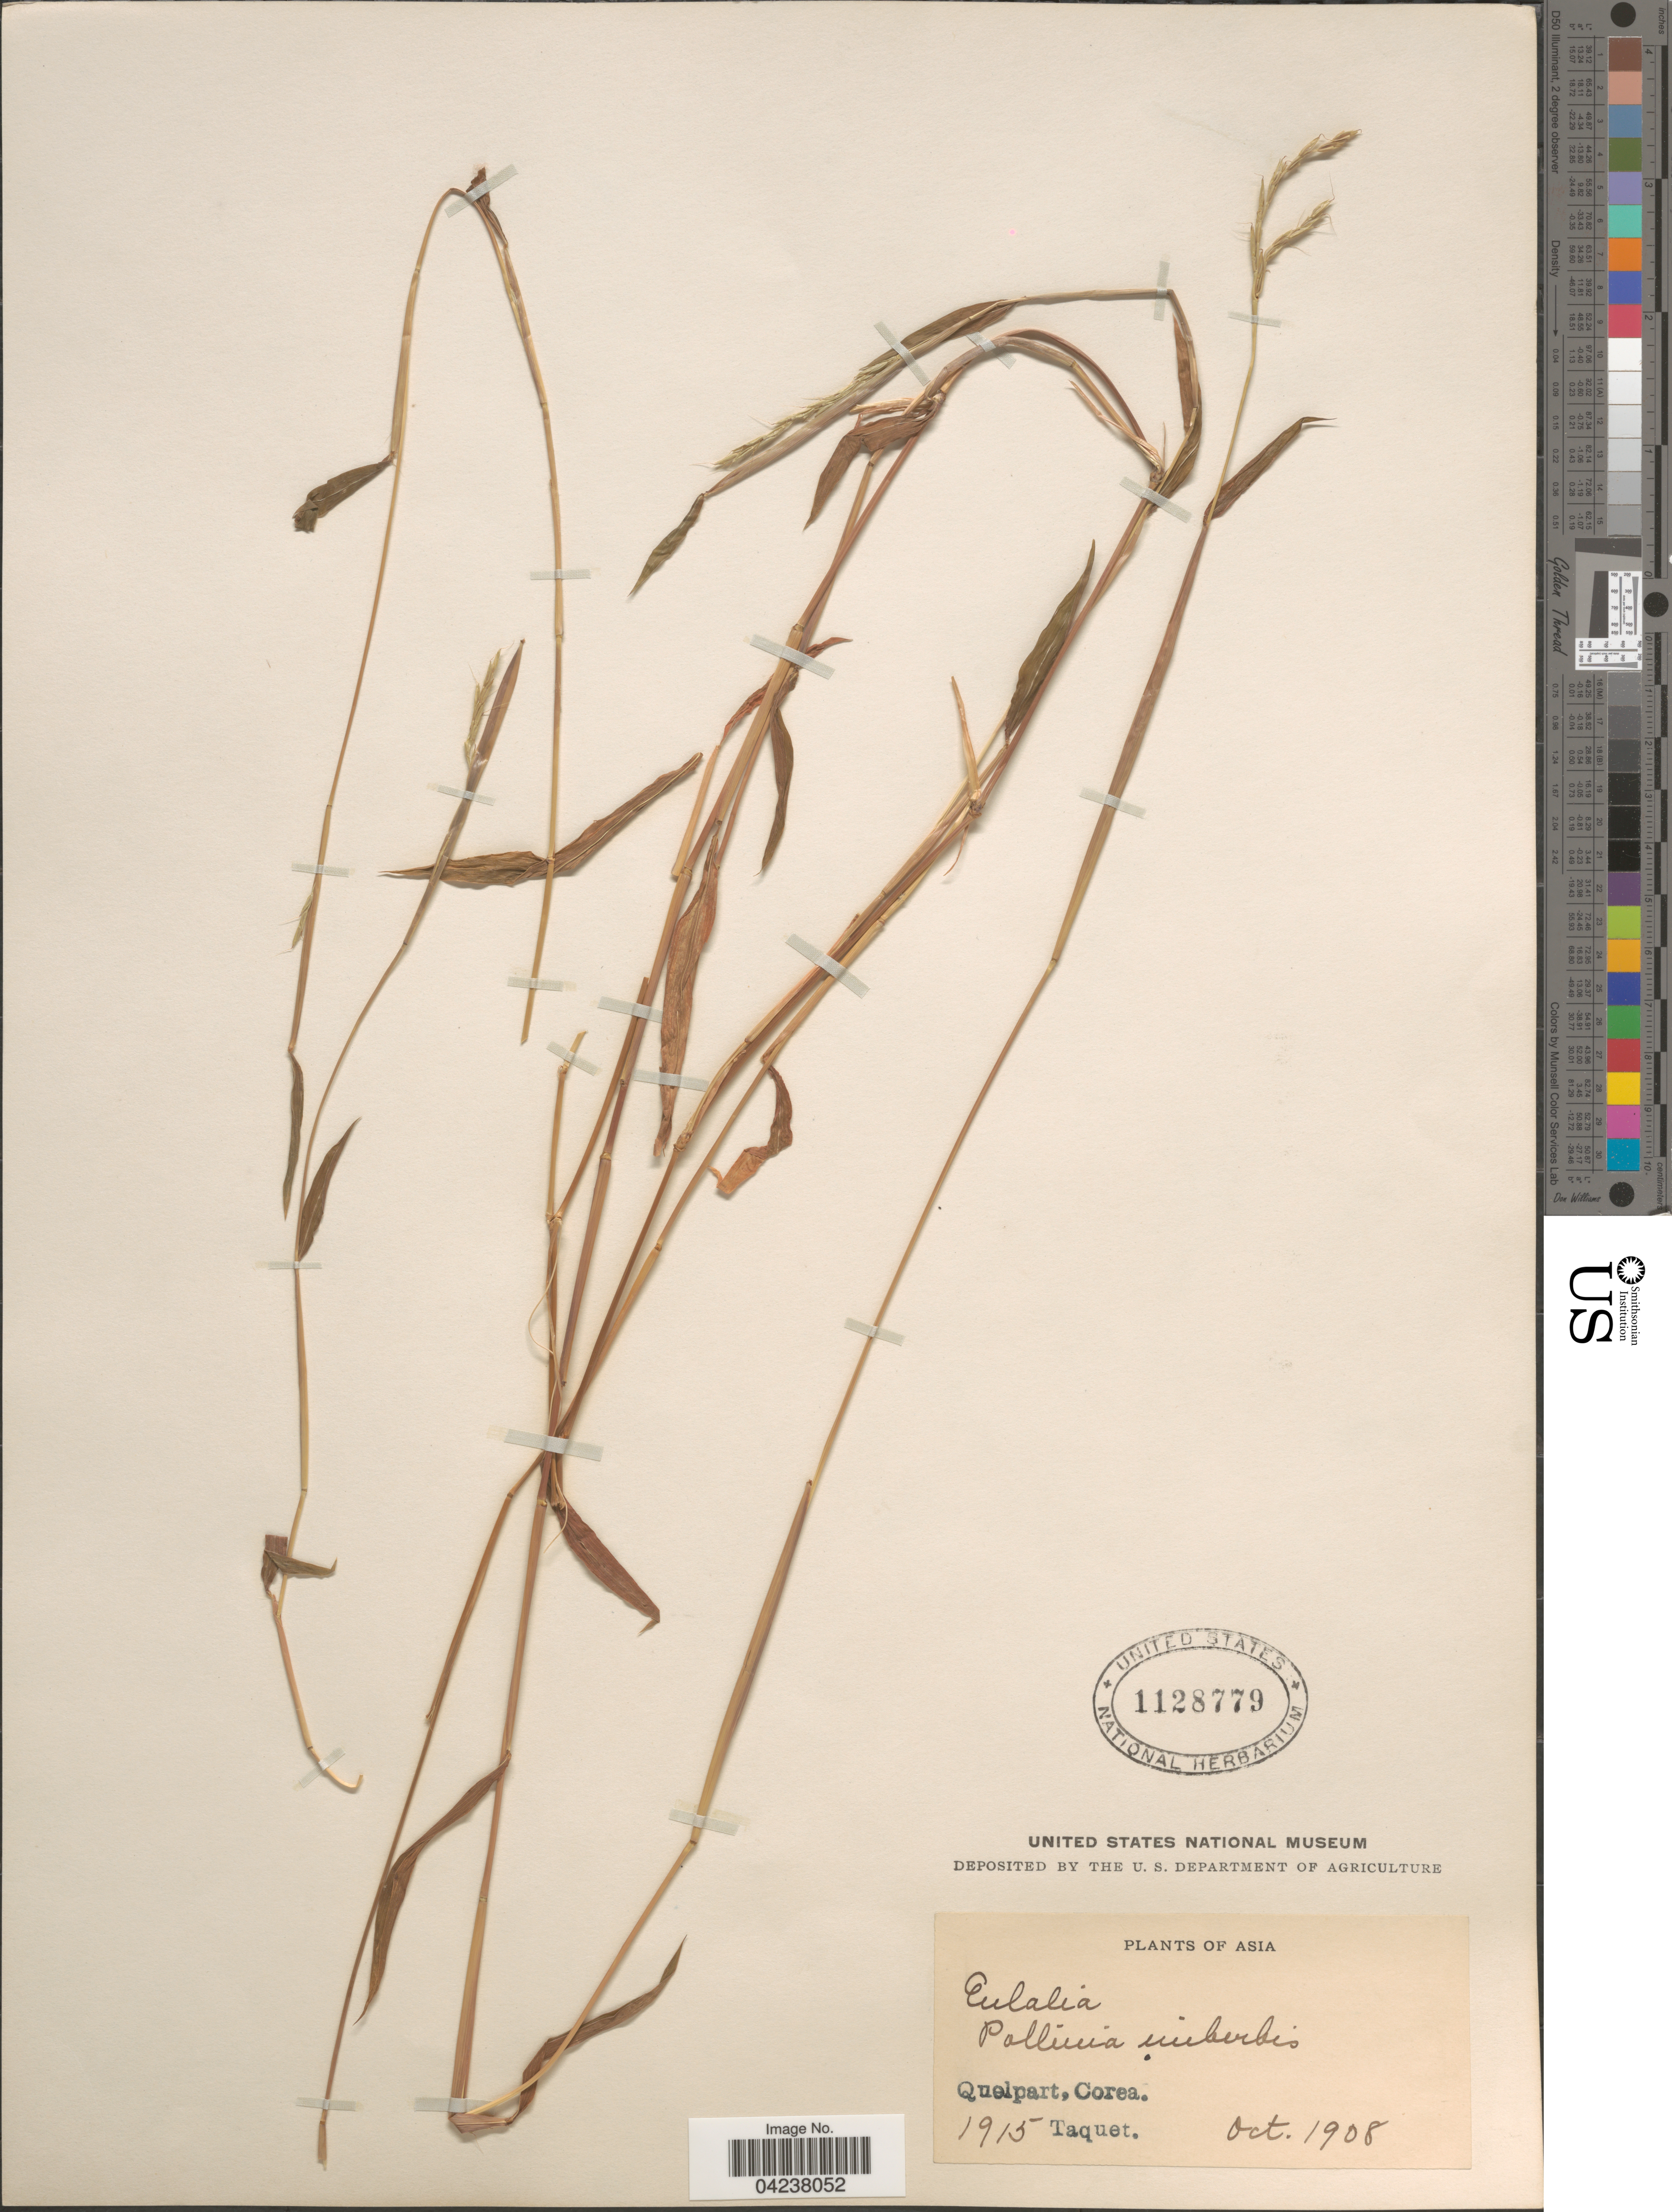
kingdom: Plantae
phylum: Tracheophyta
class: Liliopsida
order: Poales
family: Poaceae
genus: Microstegium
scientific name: Microstegium vimineum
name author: (Trin.) A. Camus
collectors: Taquet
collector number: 1915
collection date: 1908-10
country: South Korea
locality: Quelpart, Corea.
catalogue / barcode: US 1128779